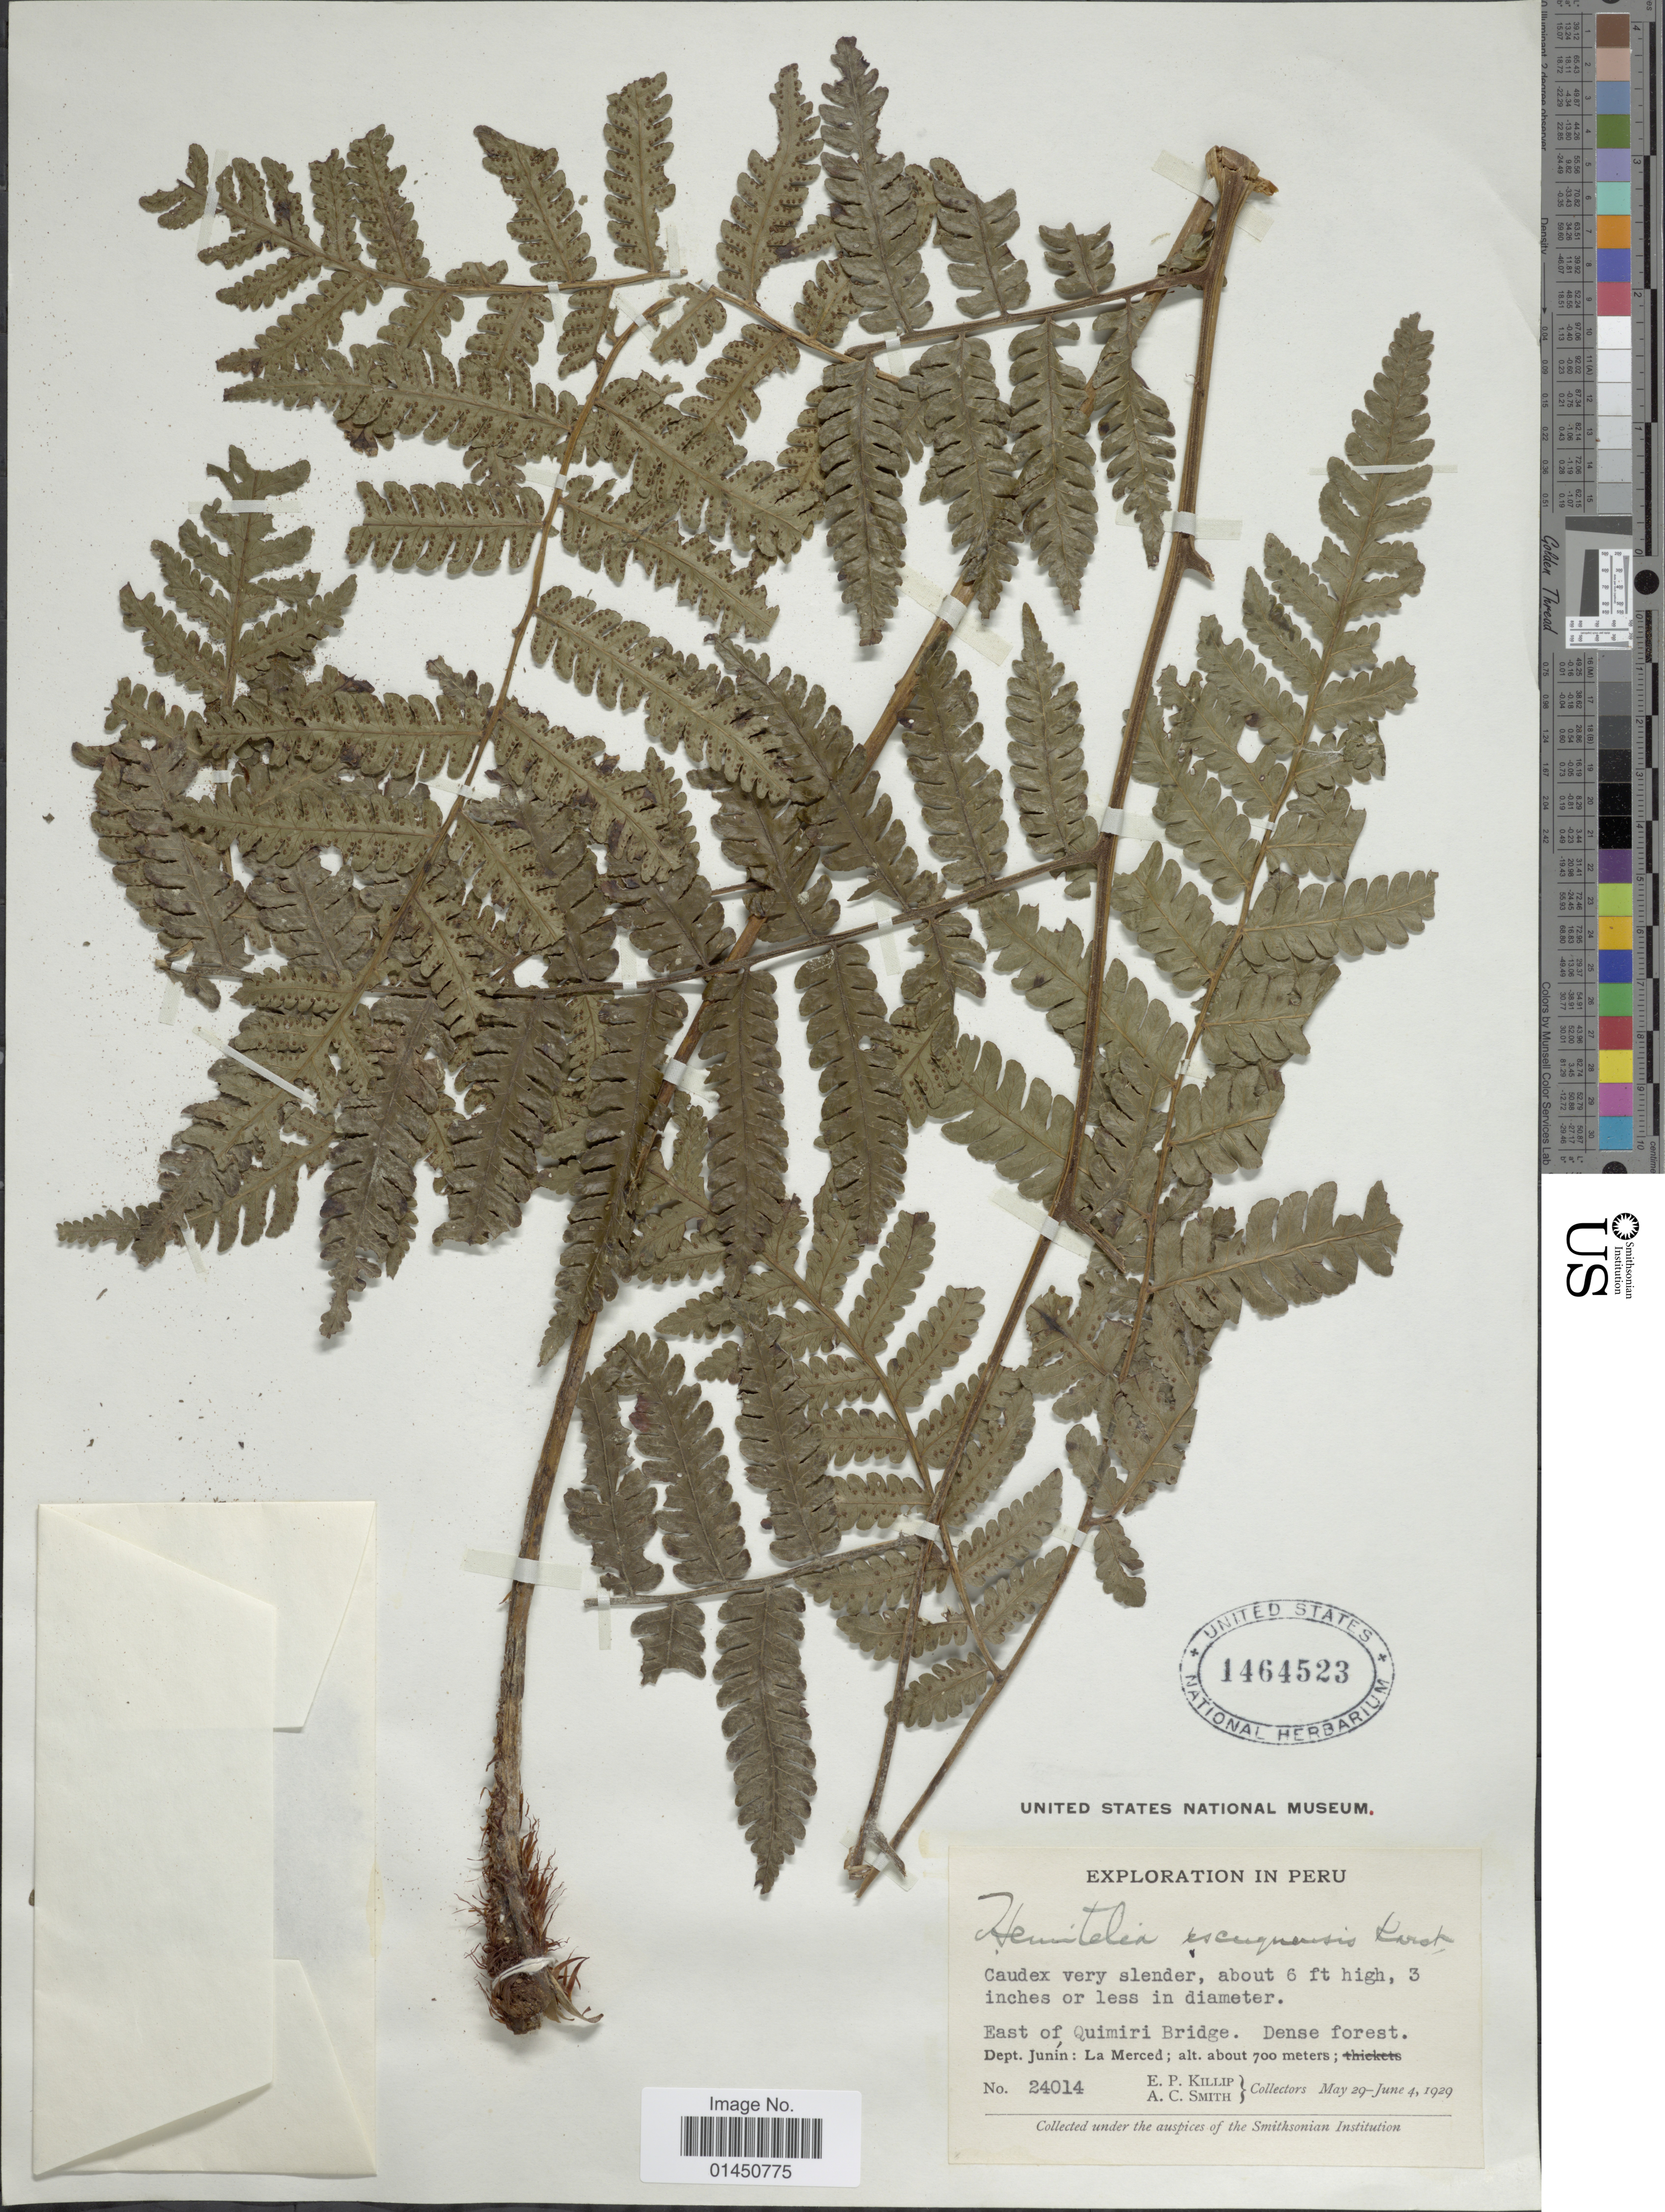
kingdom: Plantae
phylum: Tracheophyta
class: Polypodiopsida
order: Cyatheales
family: Cyatheaceae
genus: Cyathea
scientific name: Cyathea andina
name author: Domin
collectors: E. P. Killip & A. C. Smith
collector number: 24014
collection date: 1929-05-29/1929-06-04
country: Peru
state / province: Junín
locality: East of Quimiri Bridge, La Merced.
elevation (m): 700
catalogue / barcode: US 1464523